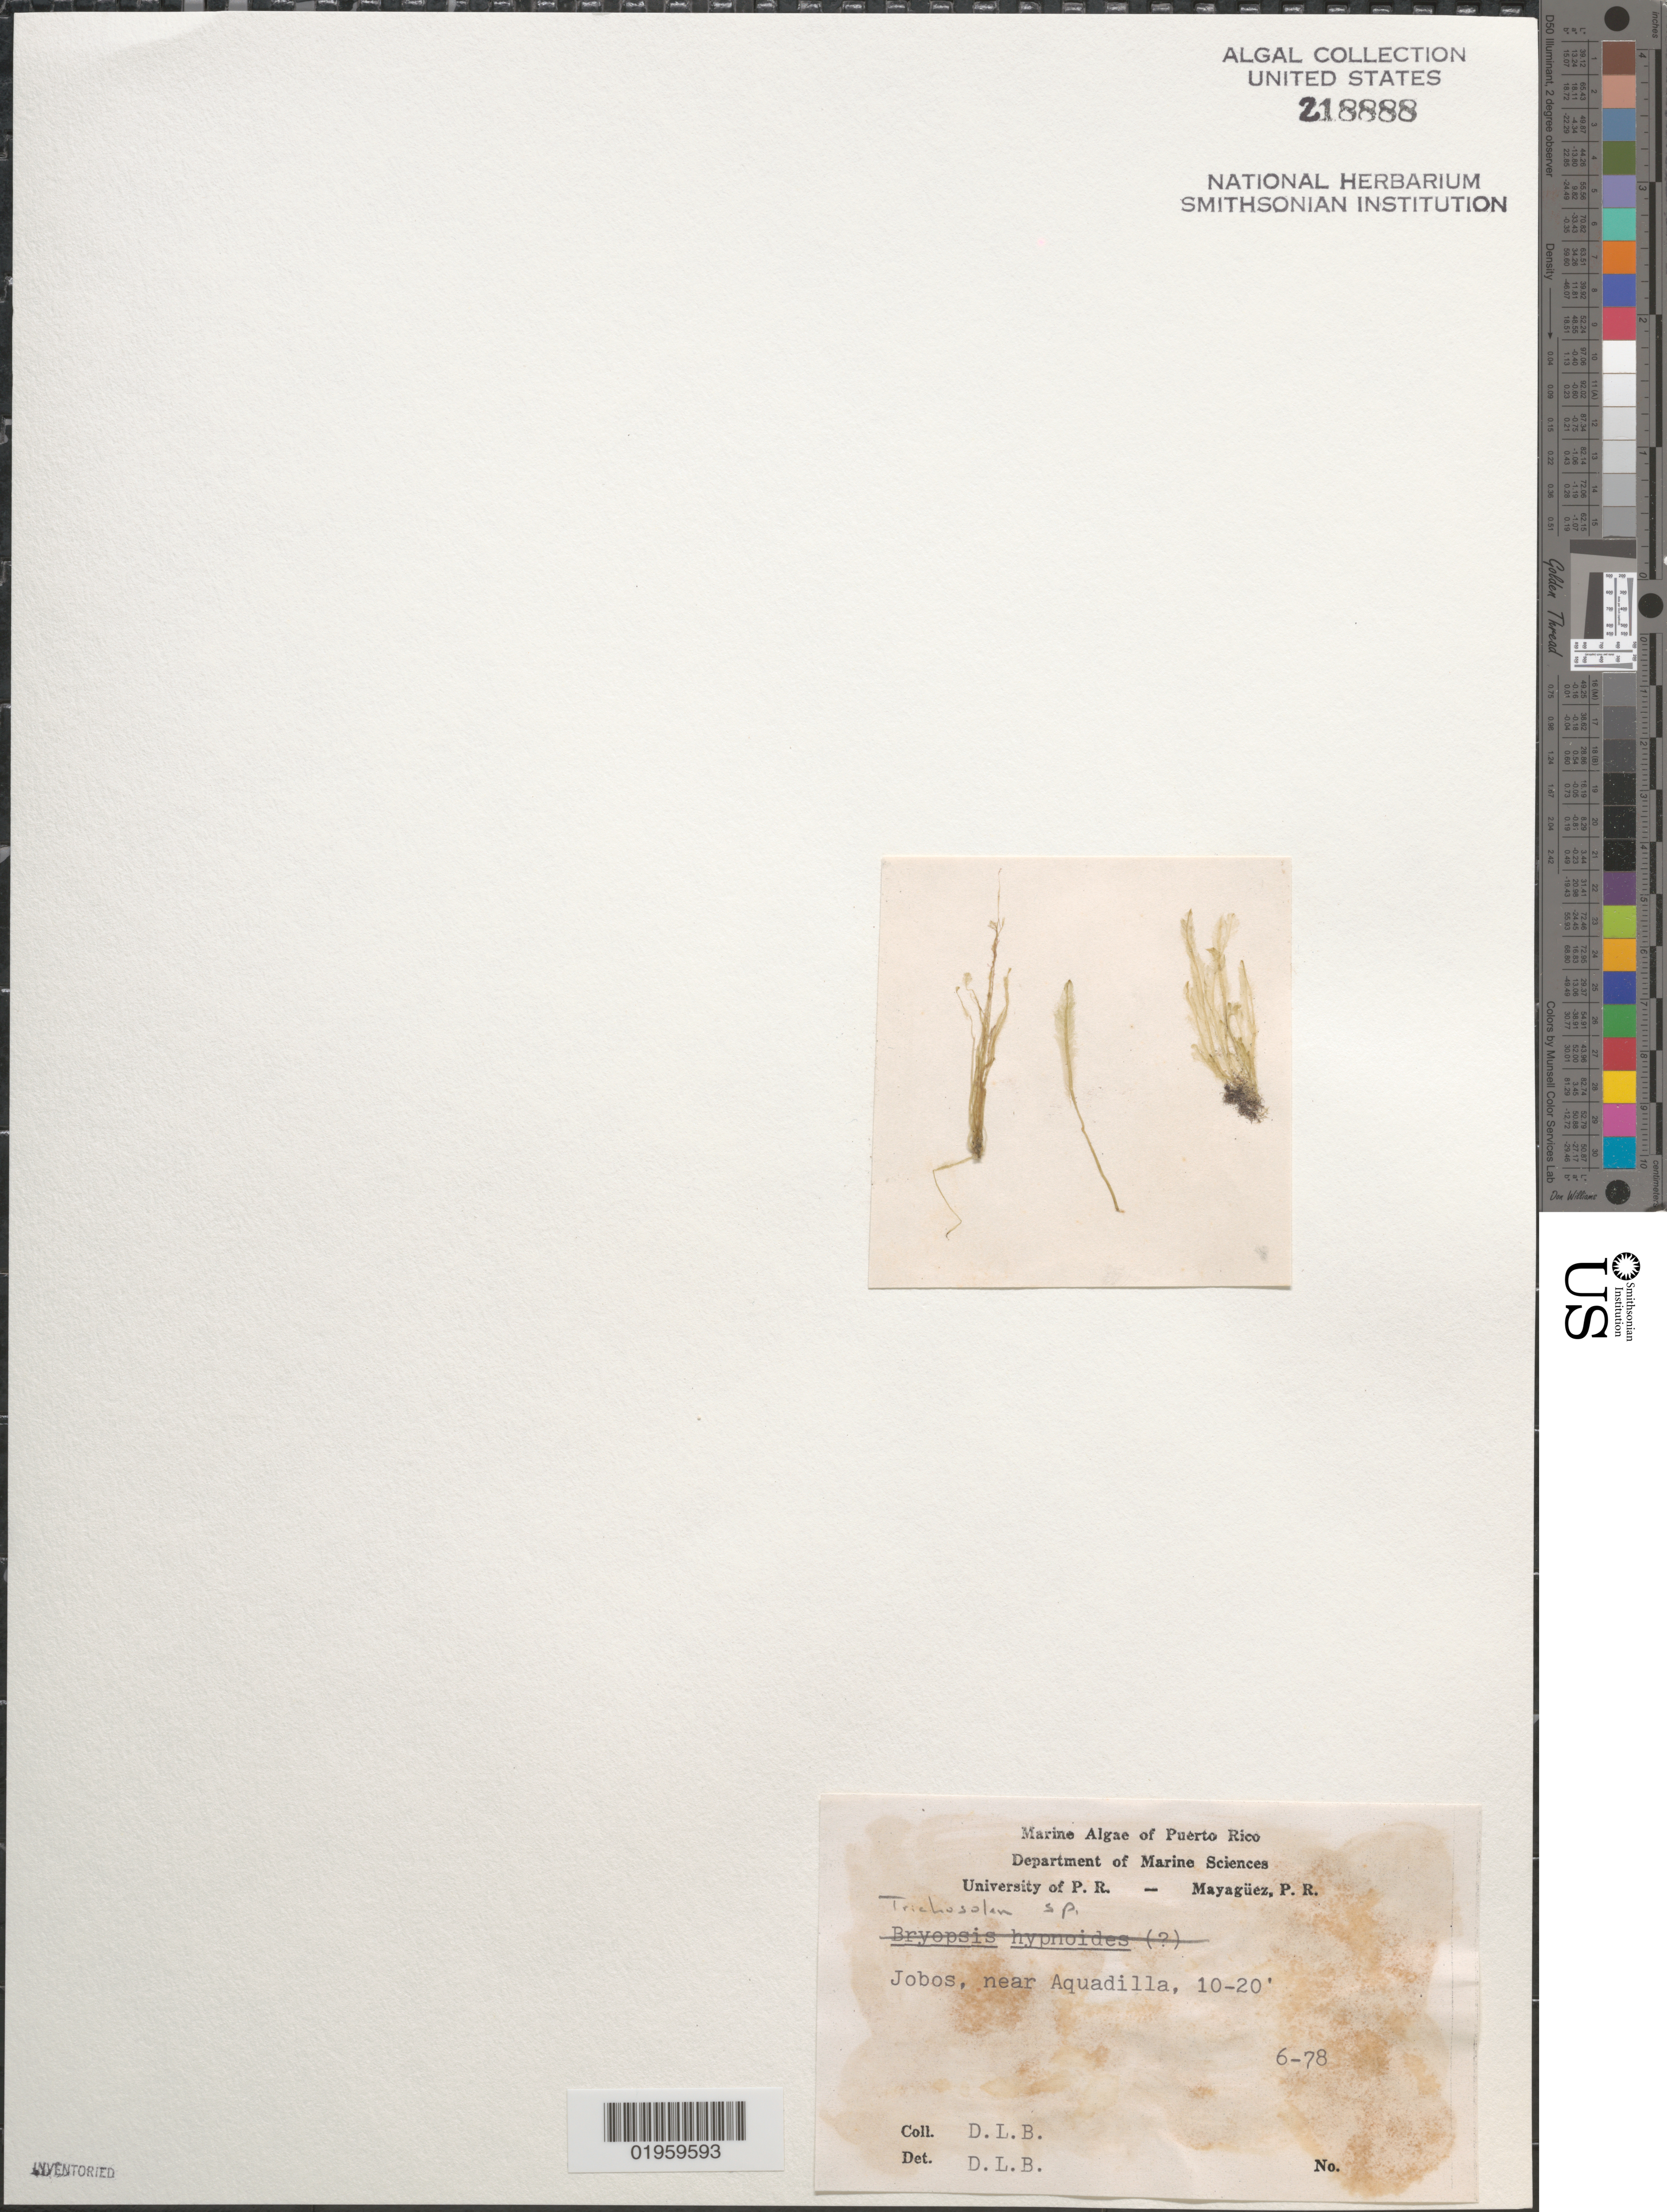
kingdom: Plantae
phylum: Chlorophyta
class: Ulvophyceae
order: Bryopsidales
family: Bryopsidaceae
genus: Trichosolen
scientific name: Trichosolen sp.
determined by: Ballantine, D. L.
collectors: D.L. Ballantine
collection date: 1978-06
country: Puerto Rico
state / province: Aguadilla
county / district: Jobos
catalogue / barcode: US 218888